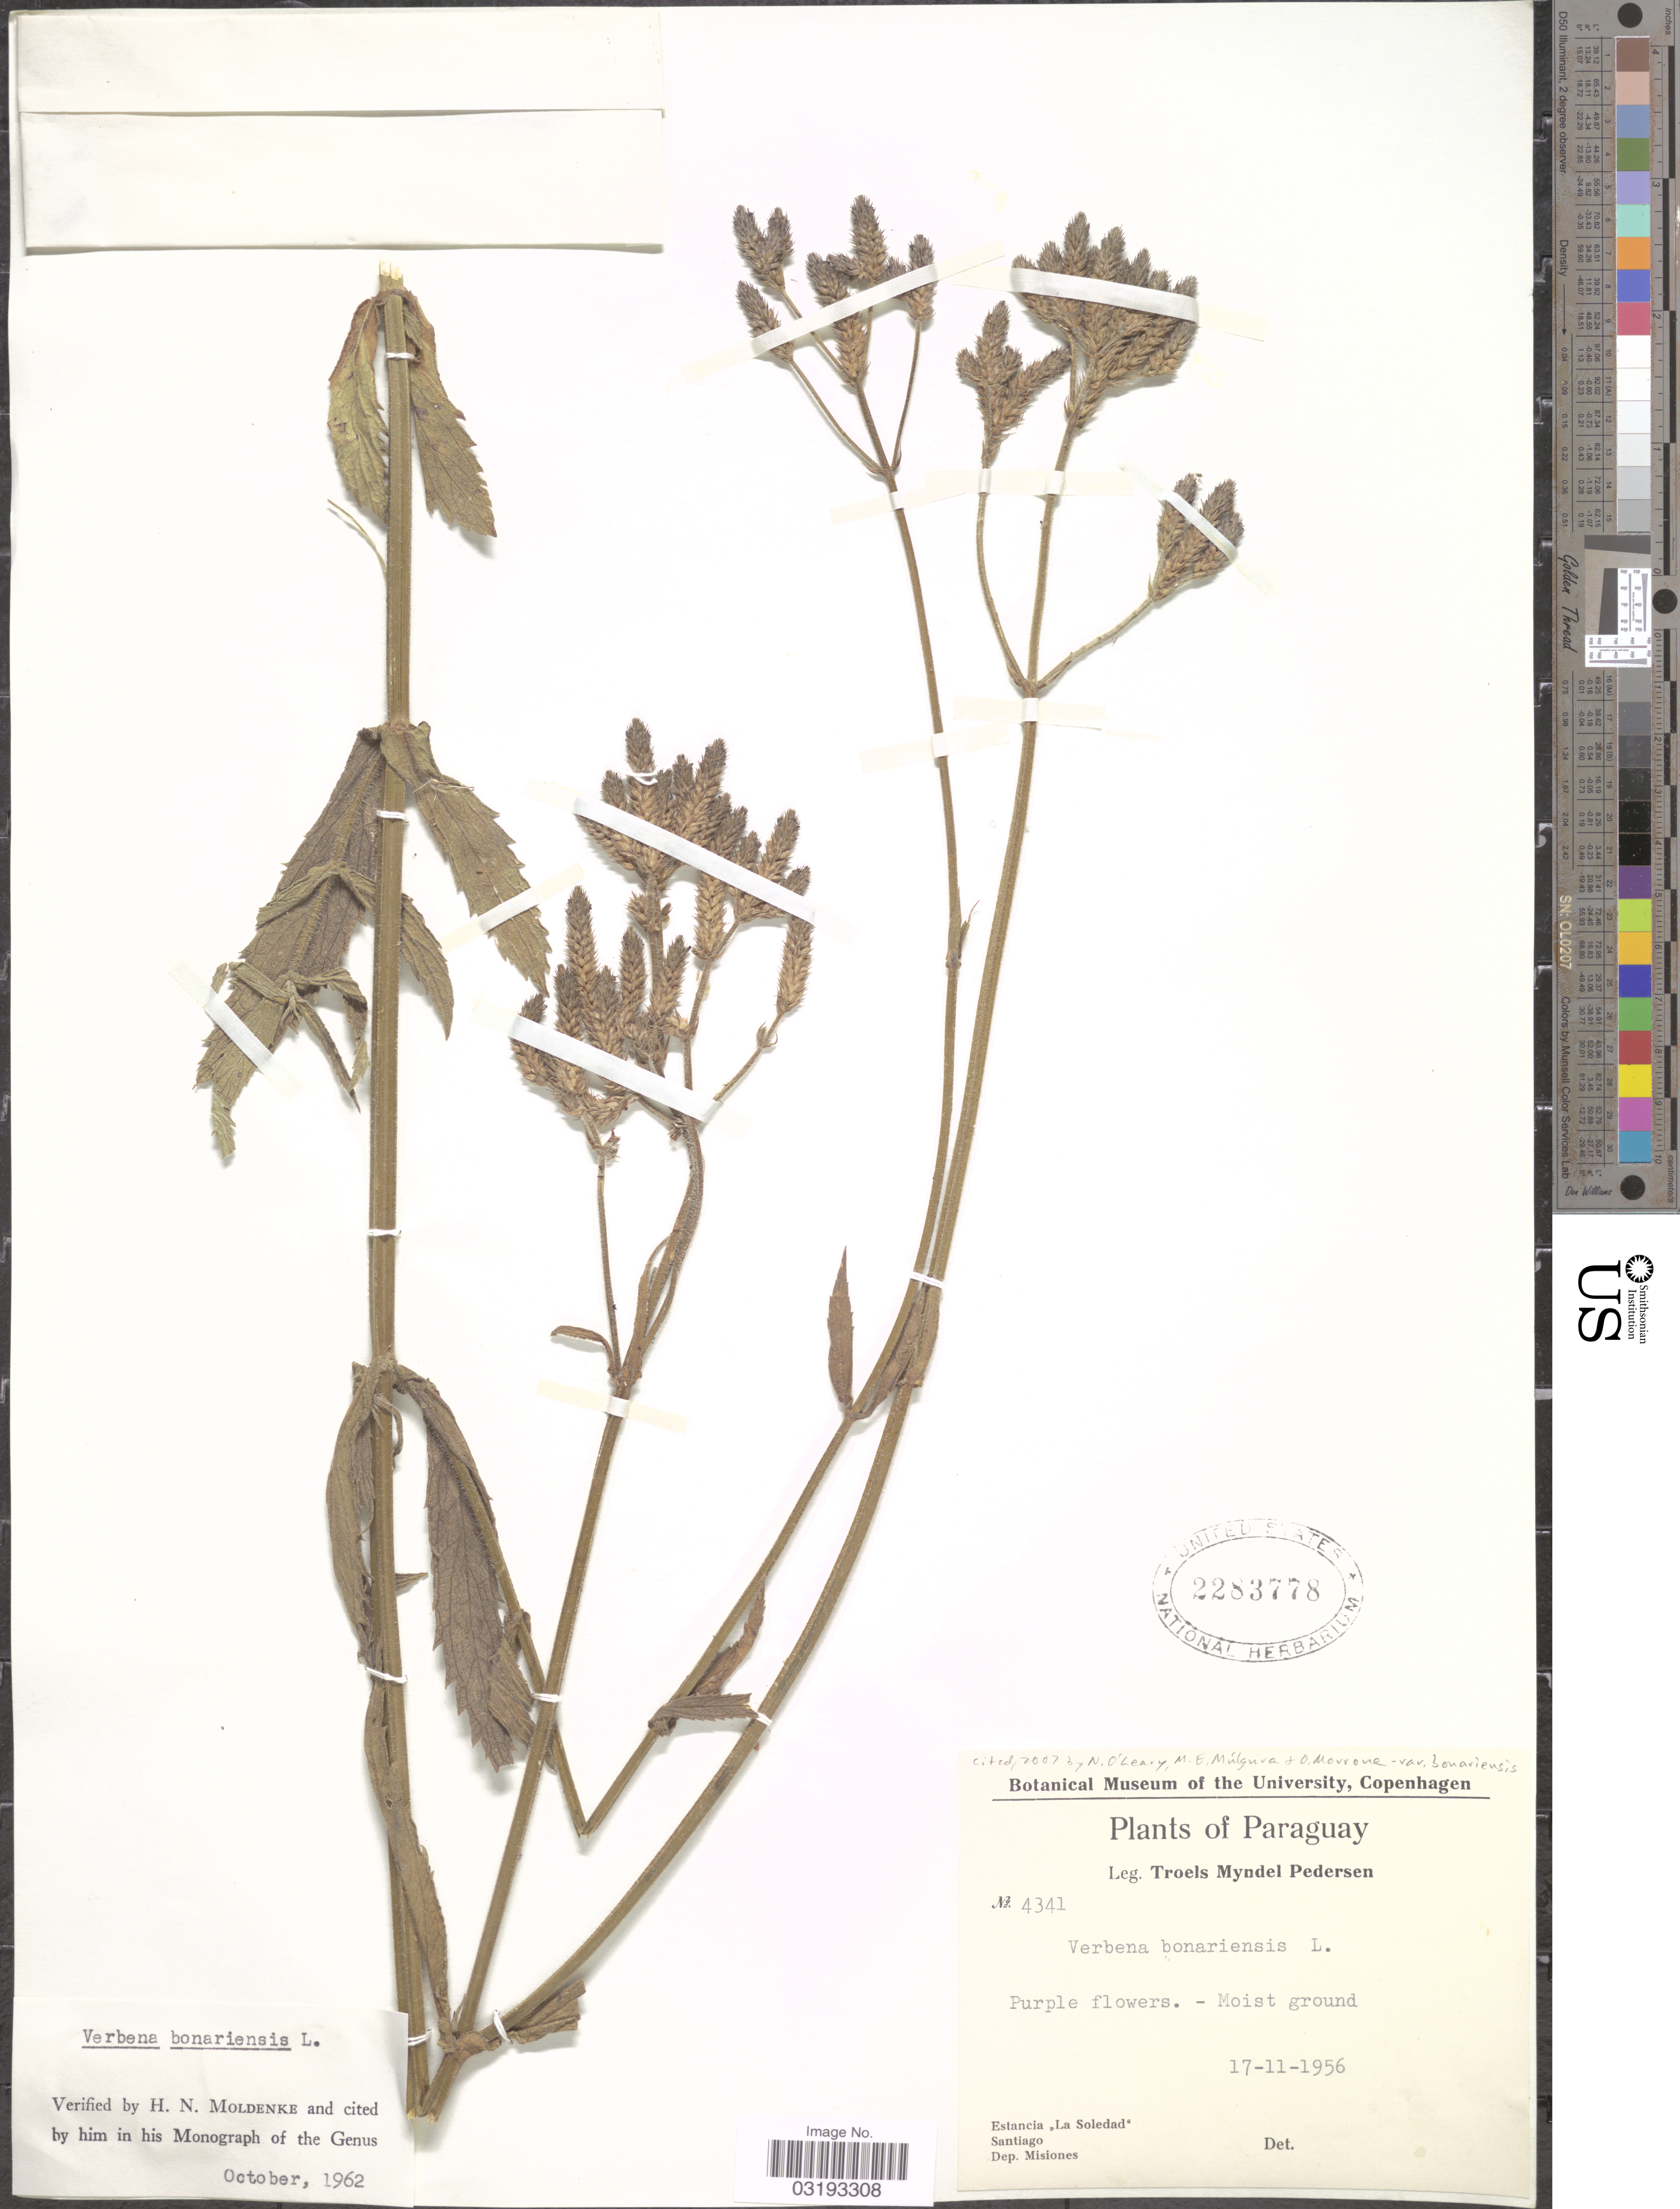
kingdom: Plantae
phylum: Tracheophyta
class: Magnoliopsida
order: Lamiales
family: Verbenaceae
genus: Verbena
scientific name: Verbena bonariensis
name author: L.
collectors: T. Pederson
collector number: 4341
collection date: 1956-11-17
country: Paraguay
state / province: Misiones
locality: Estancia "La Soledad". Santiago, Dep. Misiones.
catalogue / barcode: US 2283778